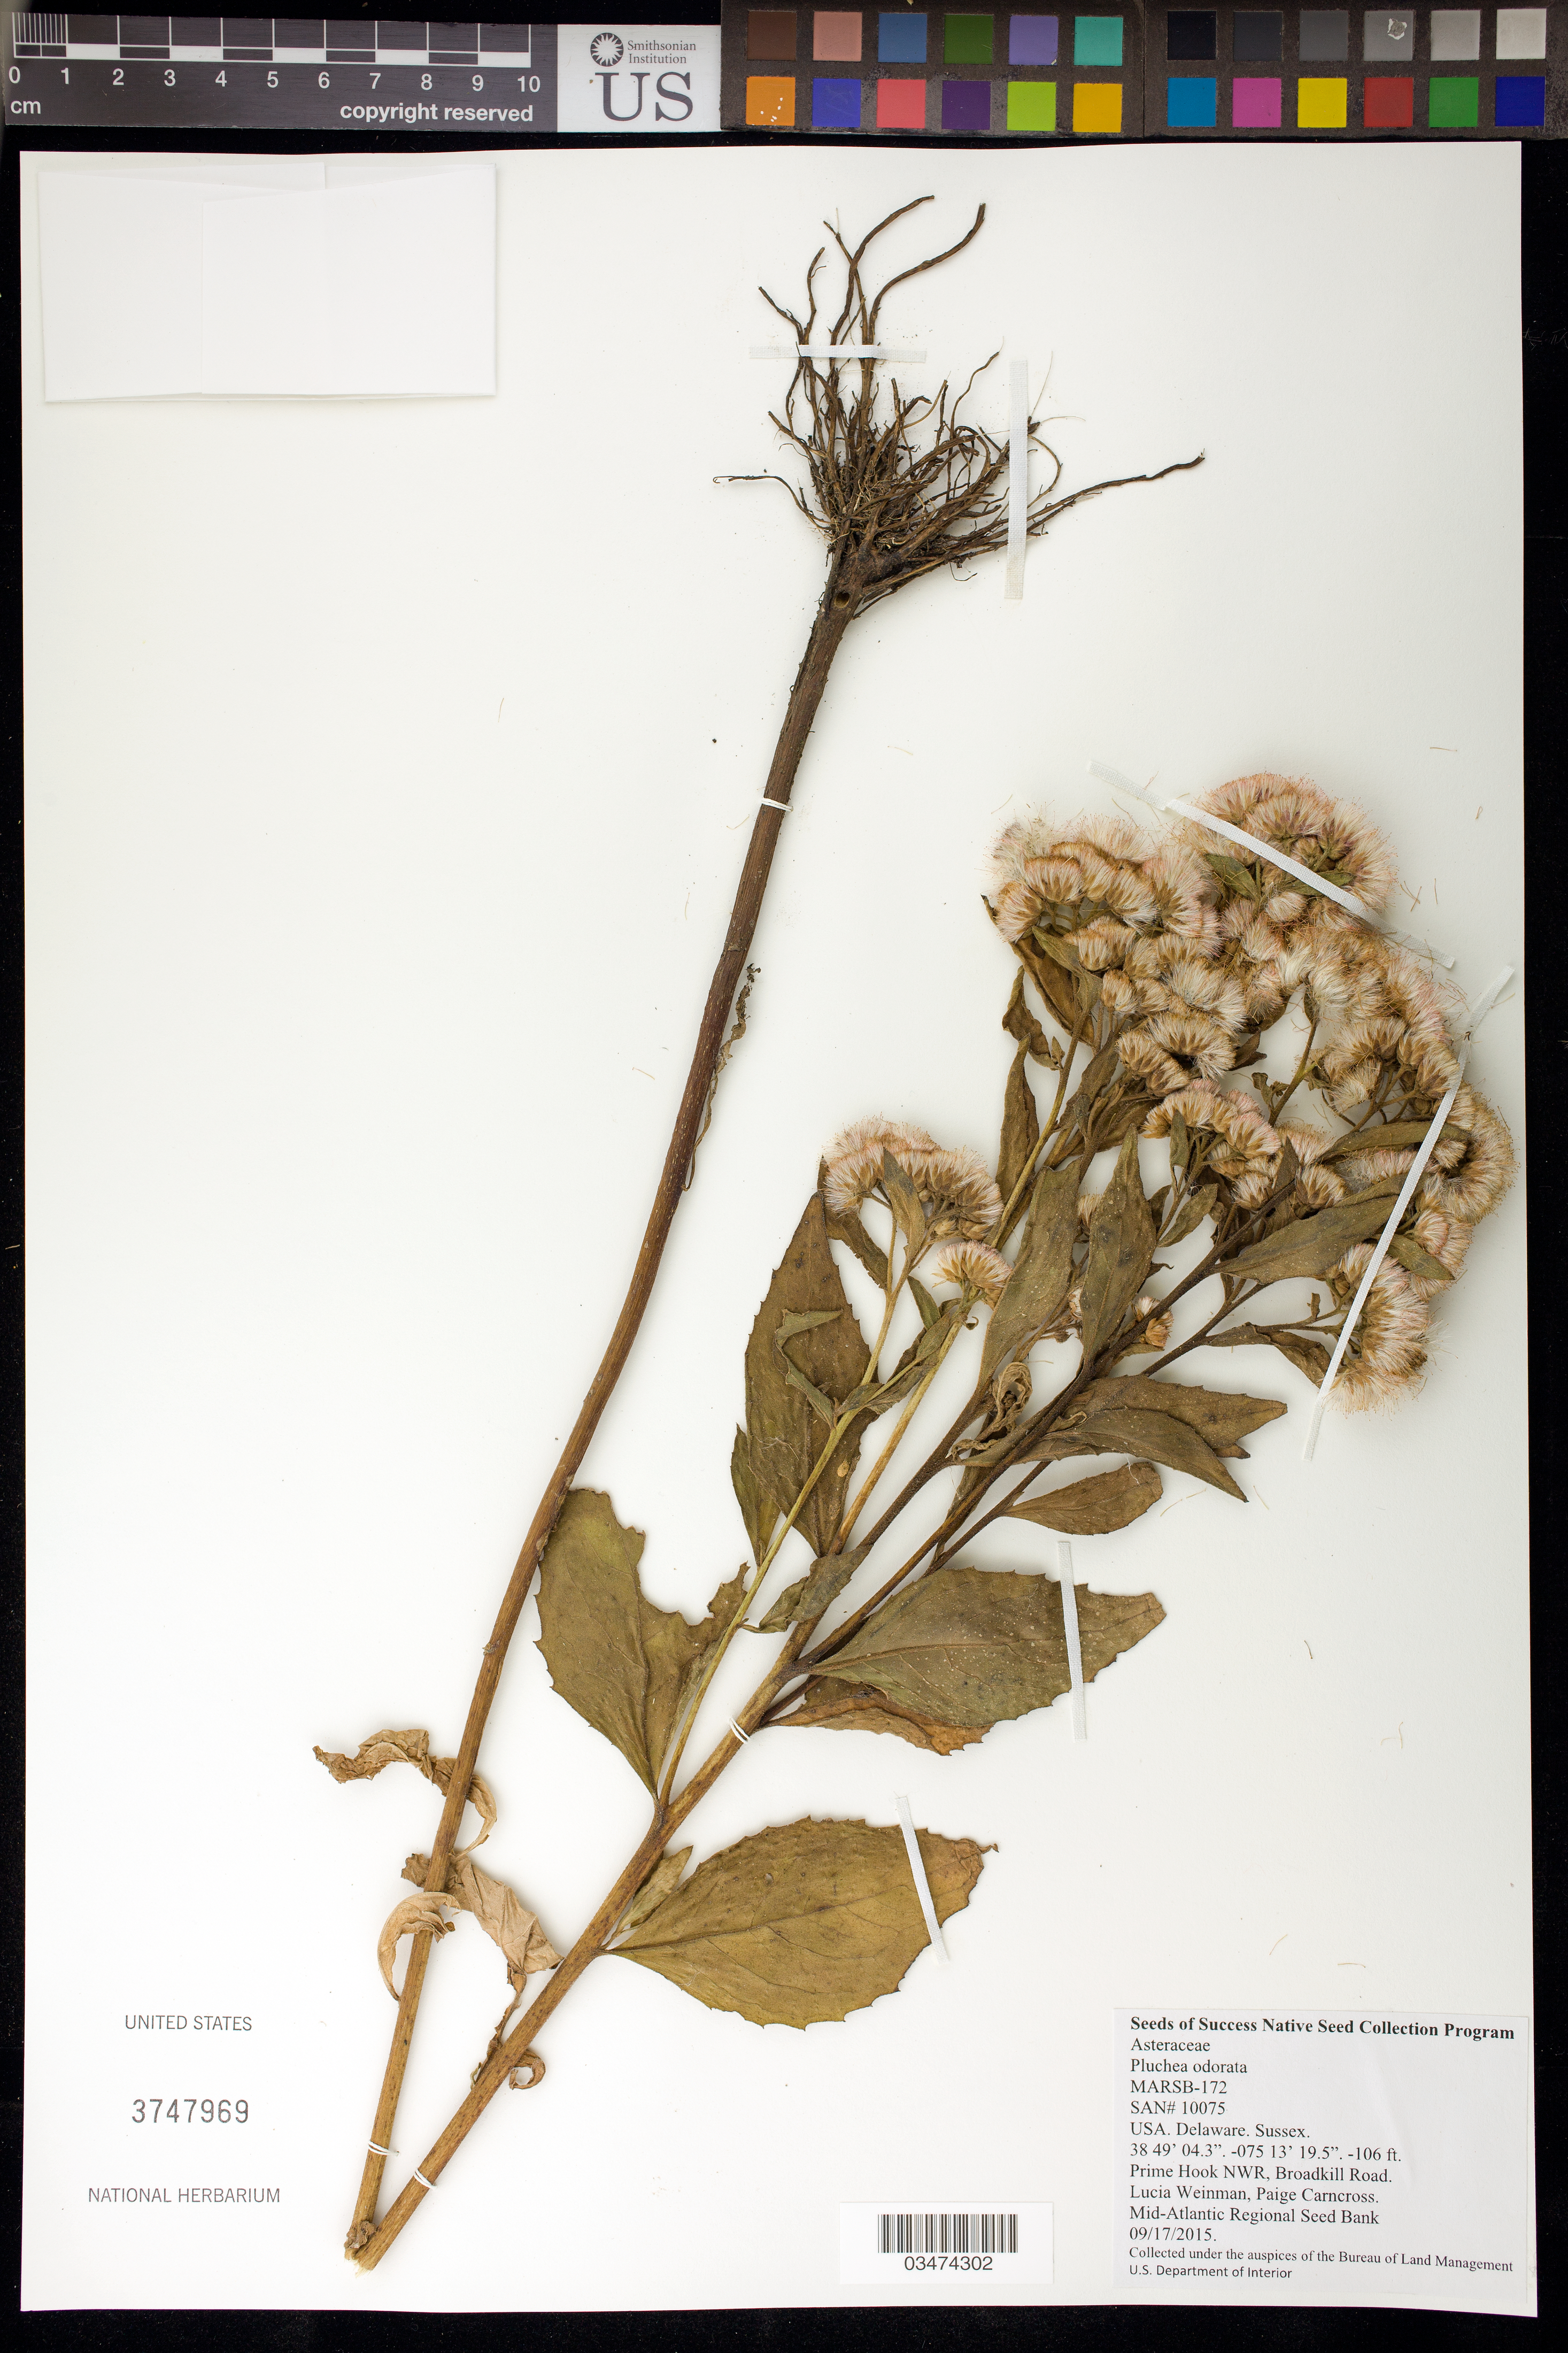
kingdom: Plantae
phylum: Tracheophyta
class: Magnoliopsida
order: Asterales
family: Asteraceae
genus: Pluchea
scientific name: Pluchea odorata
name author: (L.) Cass.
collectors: L. Weinman & P. Carncross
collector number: MARSB-172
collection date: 2015-09-17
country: United States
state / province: Delaware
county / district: Sussex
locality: Prime Hook NWR, Broadkill Road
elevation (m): -32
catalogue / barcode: US 3747969